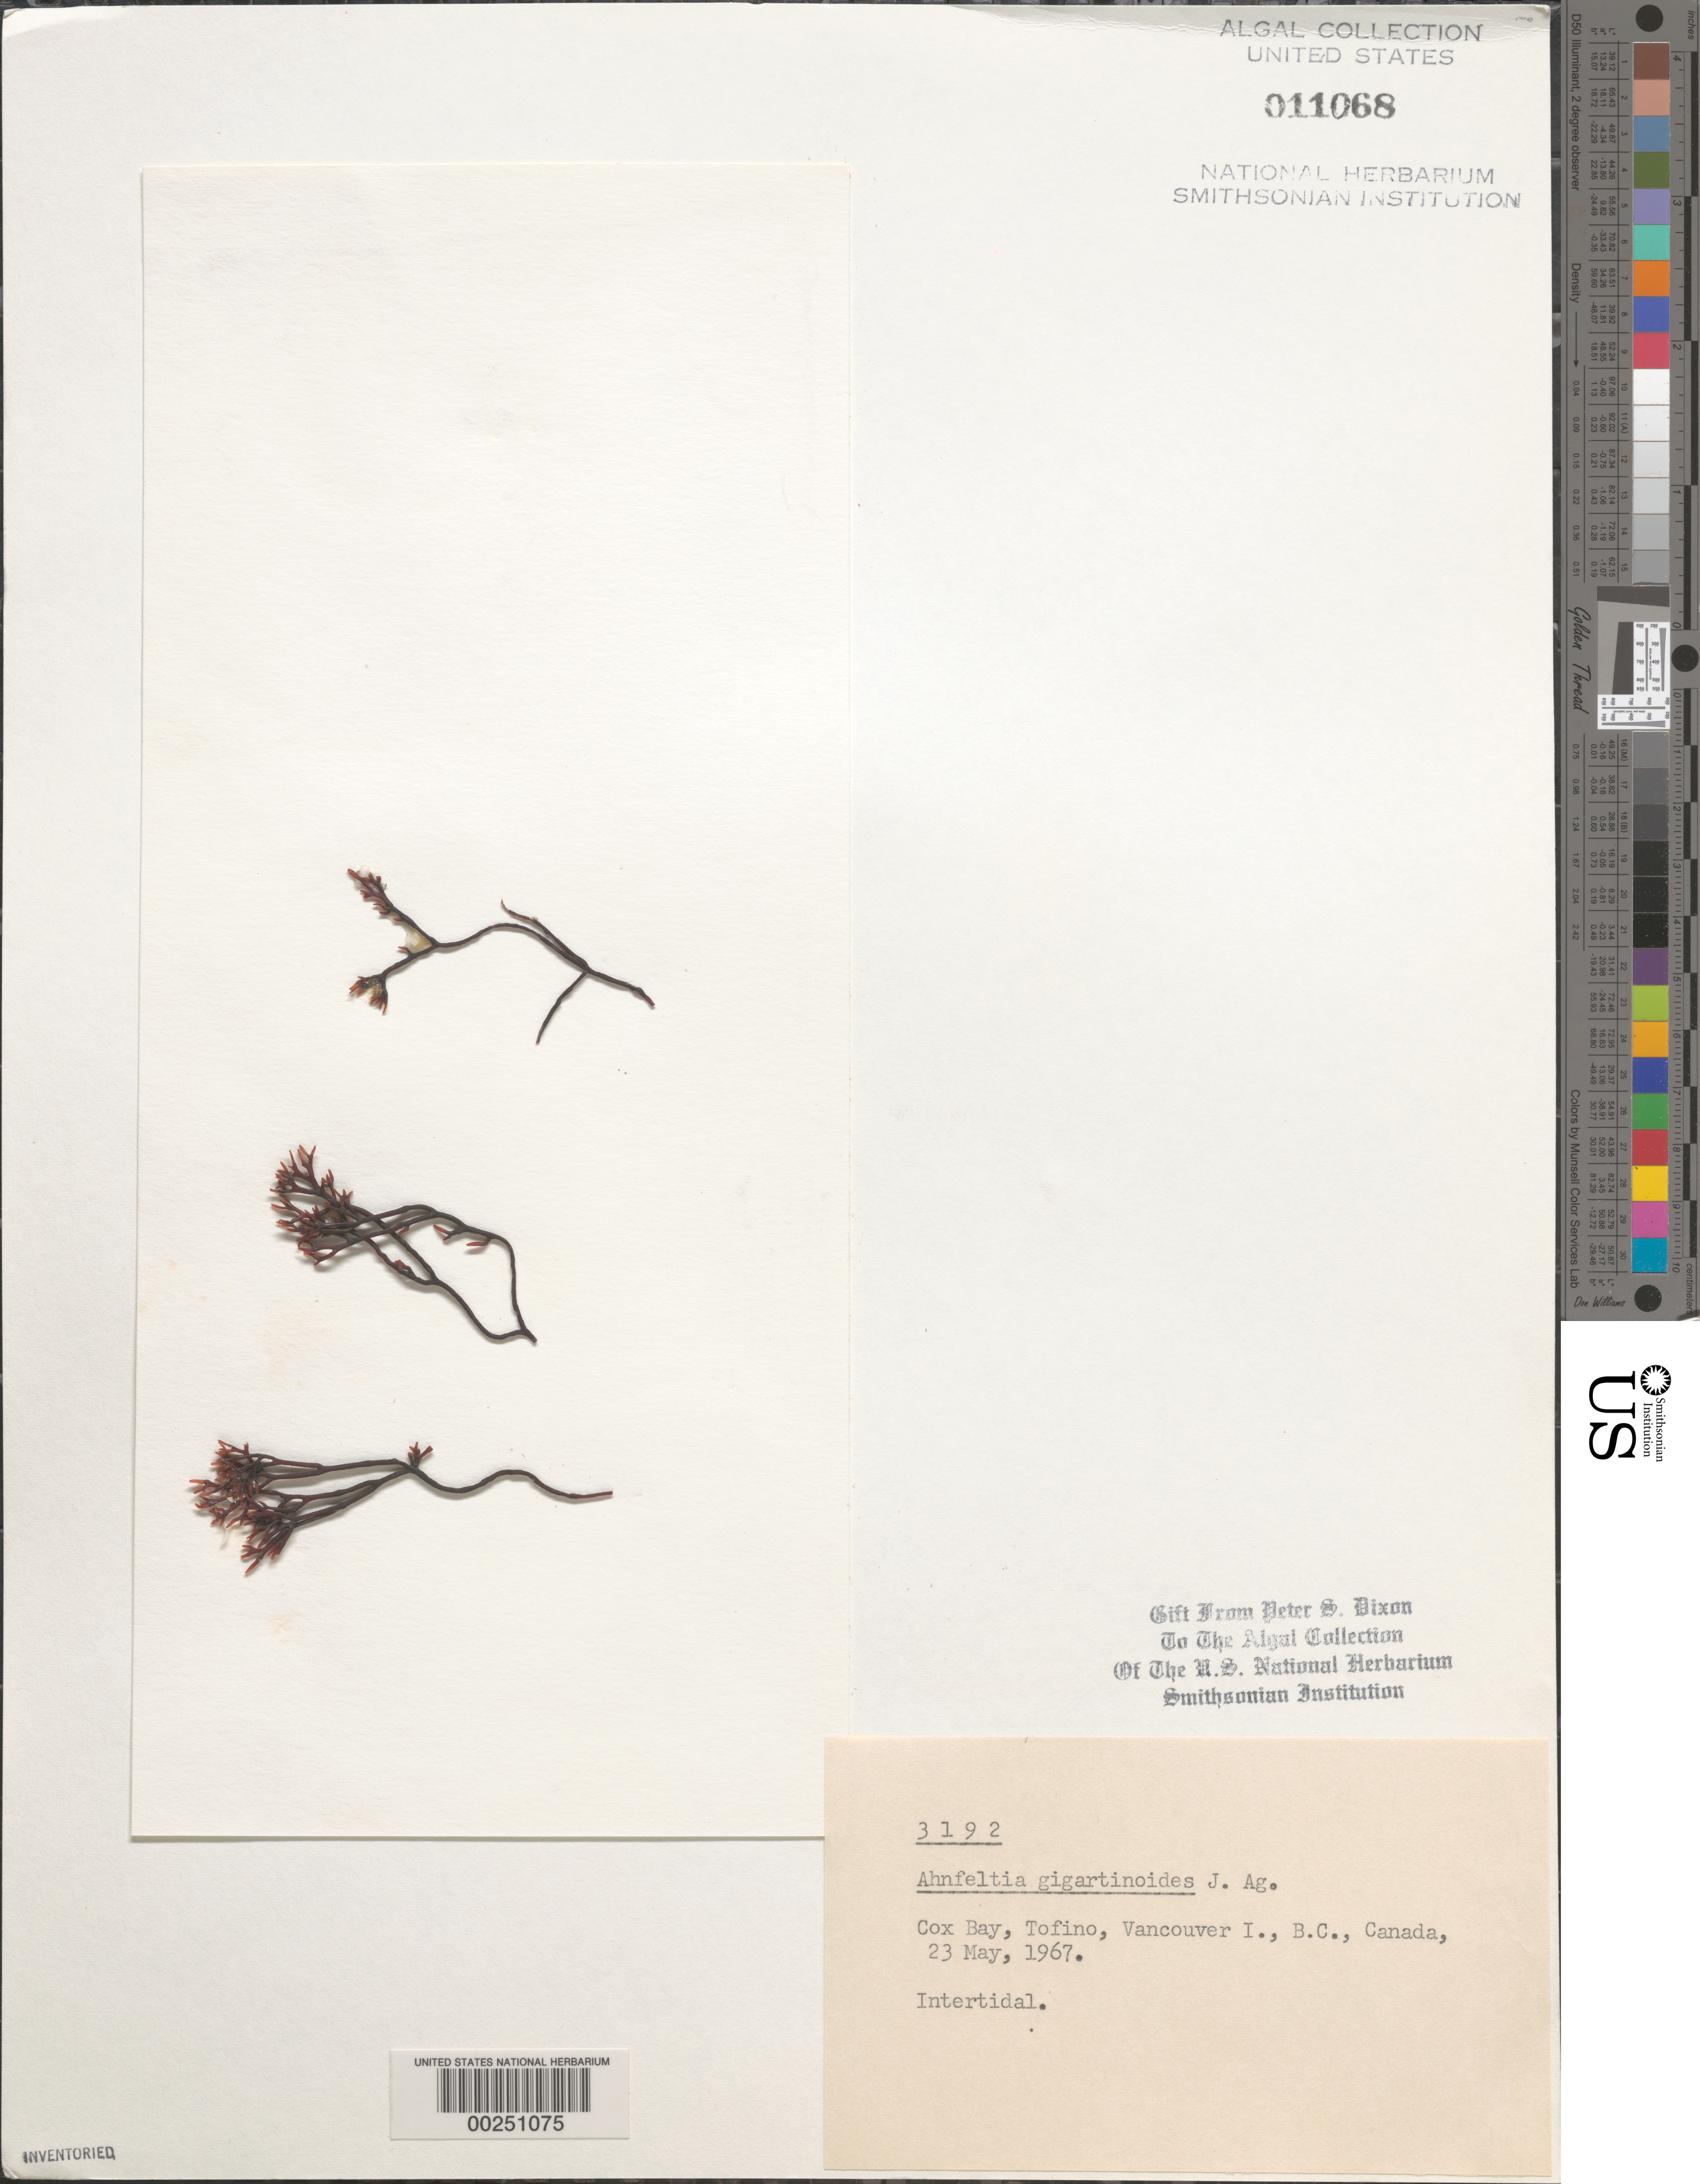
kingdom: Plantae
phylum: Rhodophyta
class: Florideophyceae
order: Ahnfeltiales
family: Ahnfeltiaceae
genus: Ahnfeltia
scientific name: Ahnfeltia gigartinoides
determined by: Dixon, P. S.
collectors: P. S. Dixon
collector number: PSD 3192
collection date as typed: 23 May 1967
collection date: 1967-05-23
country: Canada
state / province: British Columbia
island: Vancouver Island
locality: Cox Bay, Tofino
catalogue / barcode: US 11068